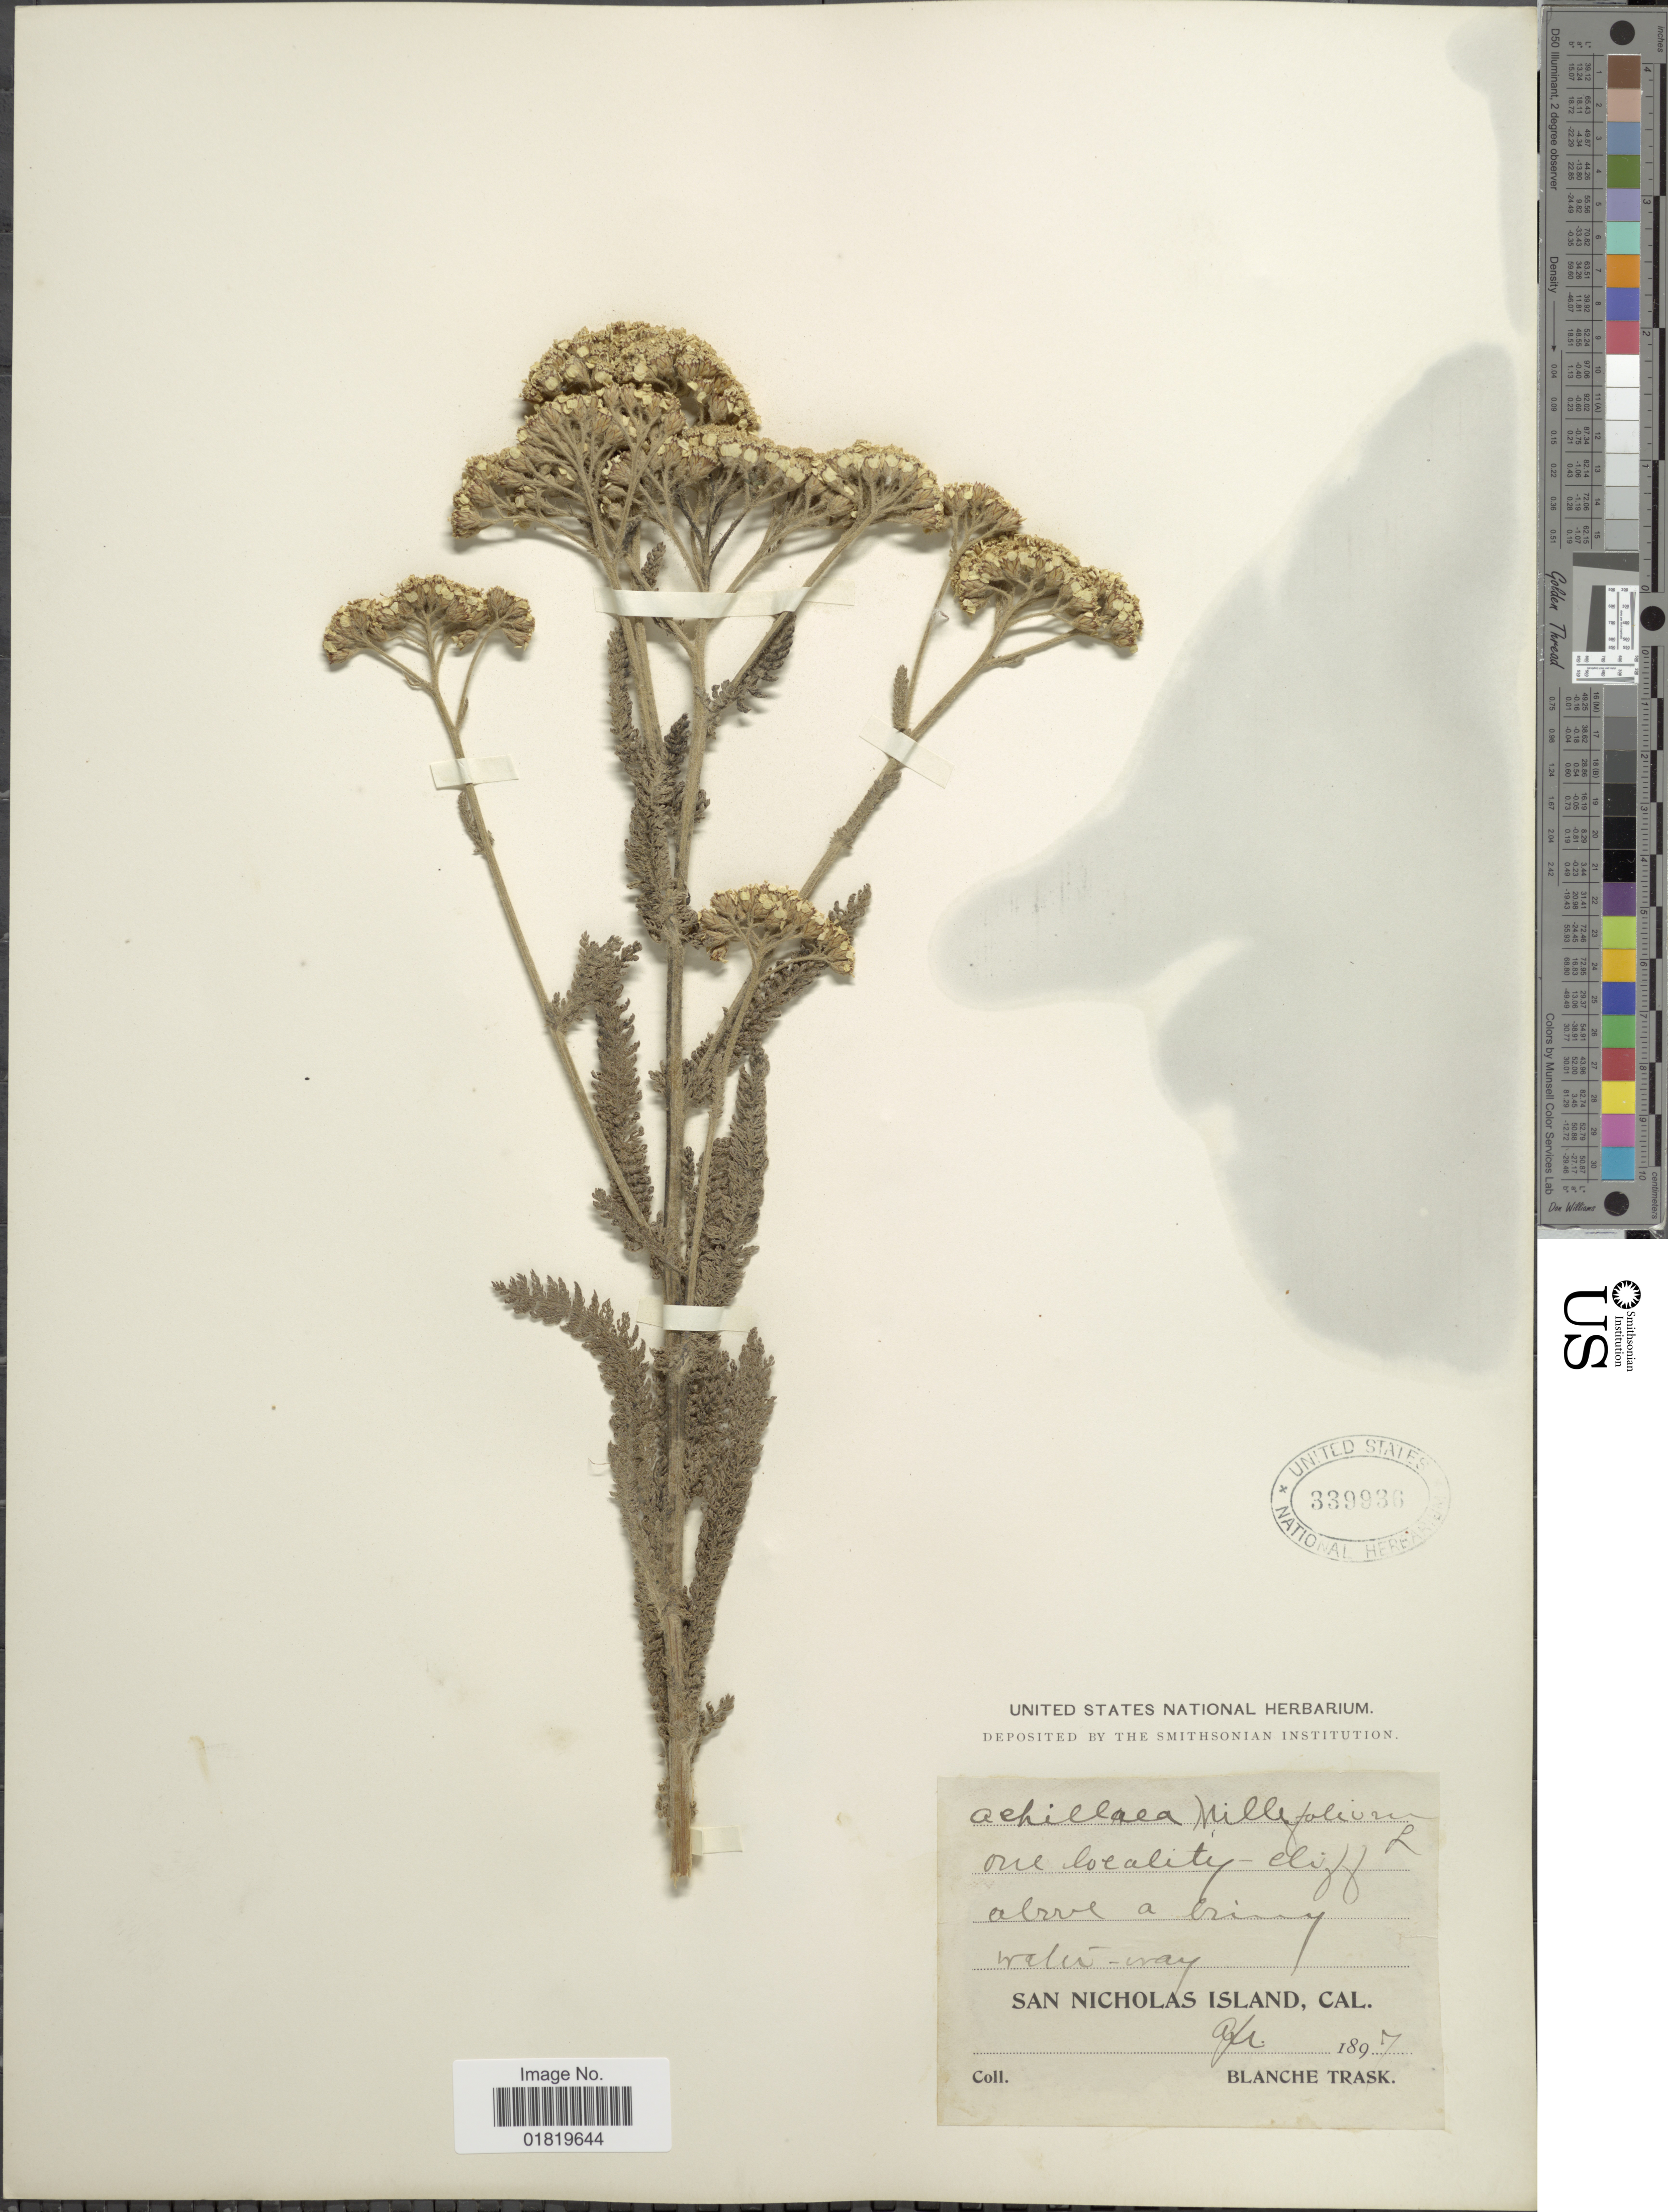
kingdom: Plantae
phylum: Tracheophyta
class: Magnoliopsida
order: Asterales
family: Asteraceae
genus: Achillea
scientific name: Achillea arenicola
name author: A. Heller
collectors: B. Trask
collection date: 1897-04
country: United States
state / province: California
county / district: Ventura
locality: San Nicholas Island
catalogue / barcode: US 339936